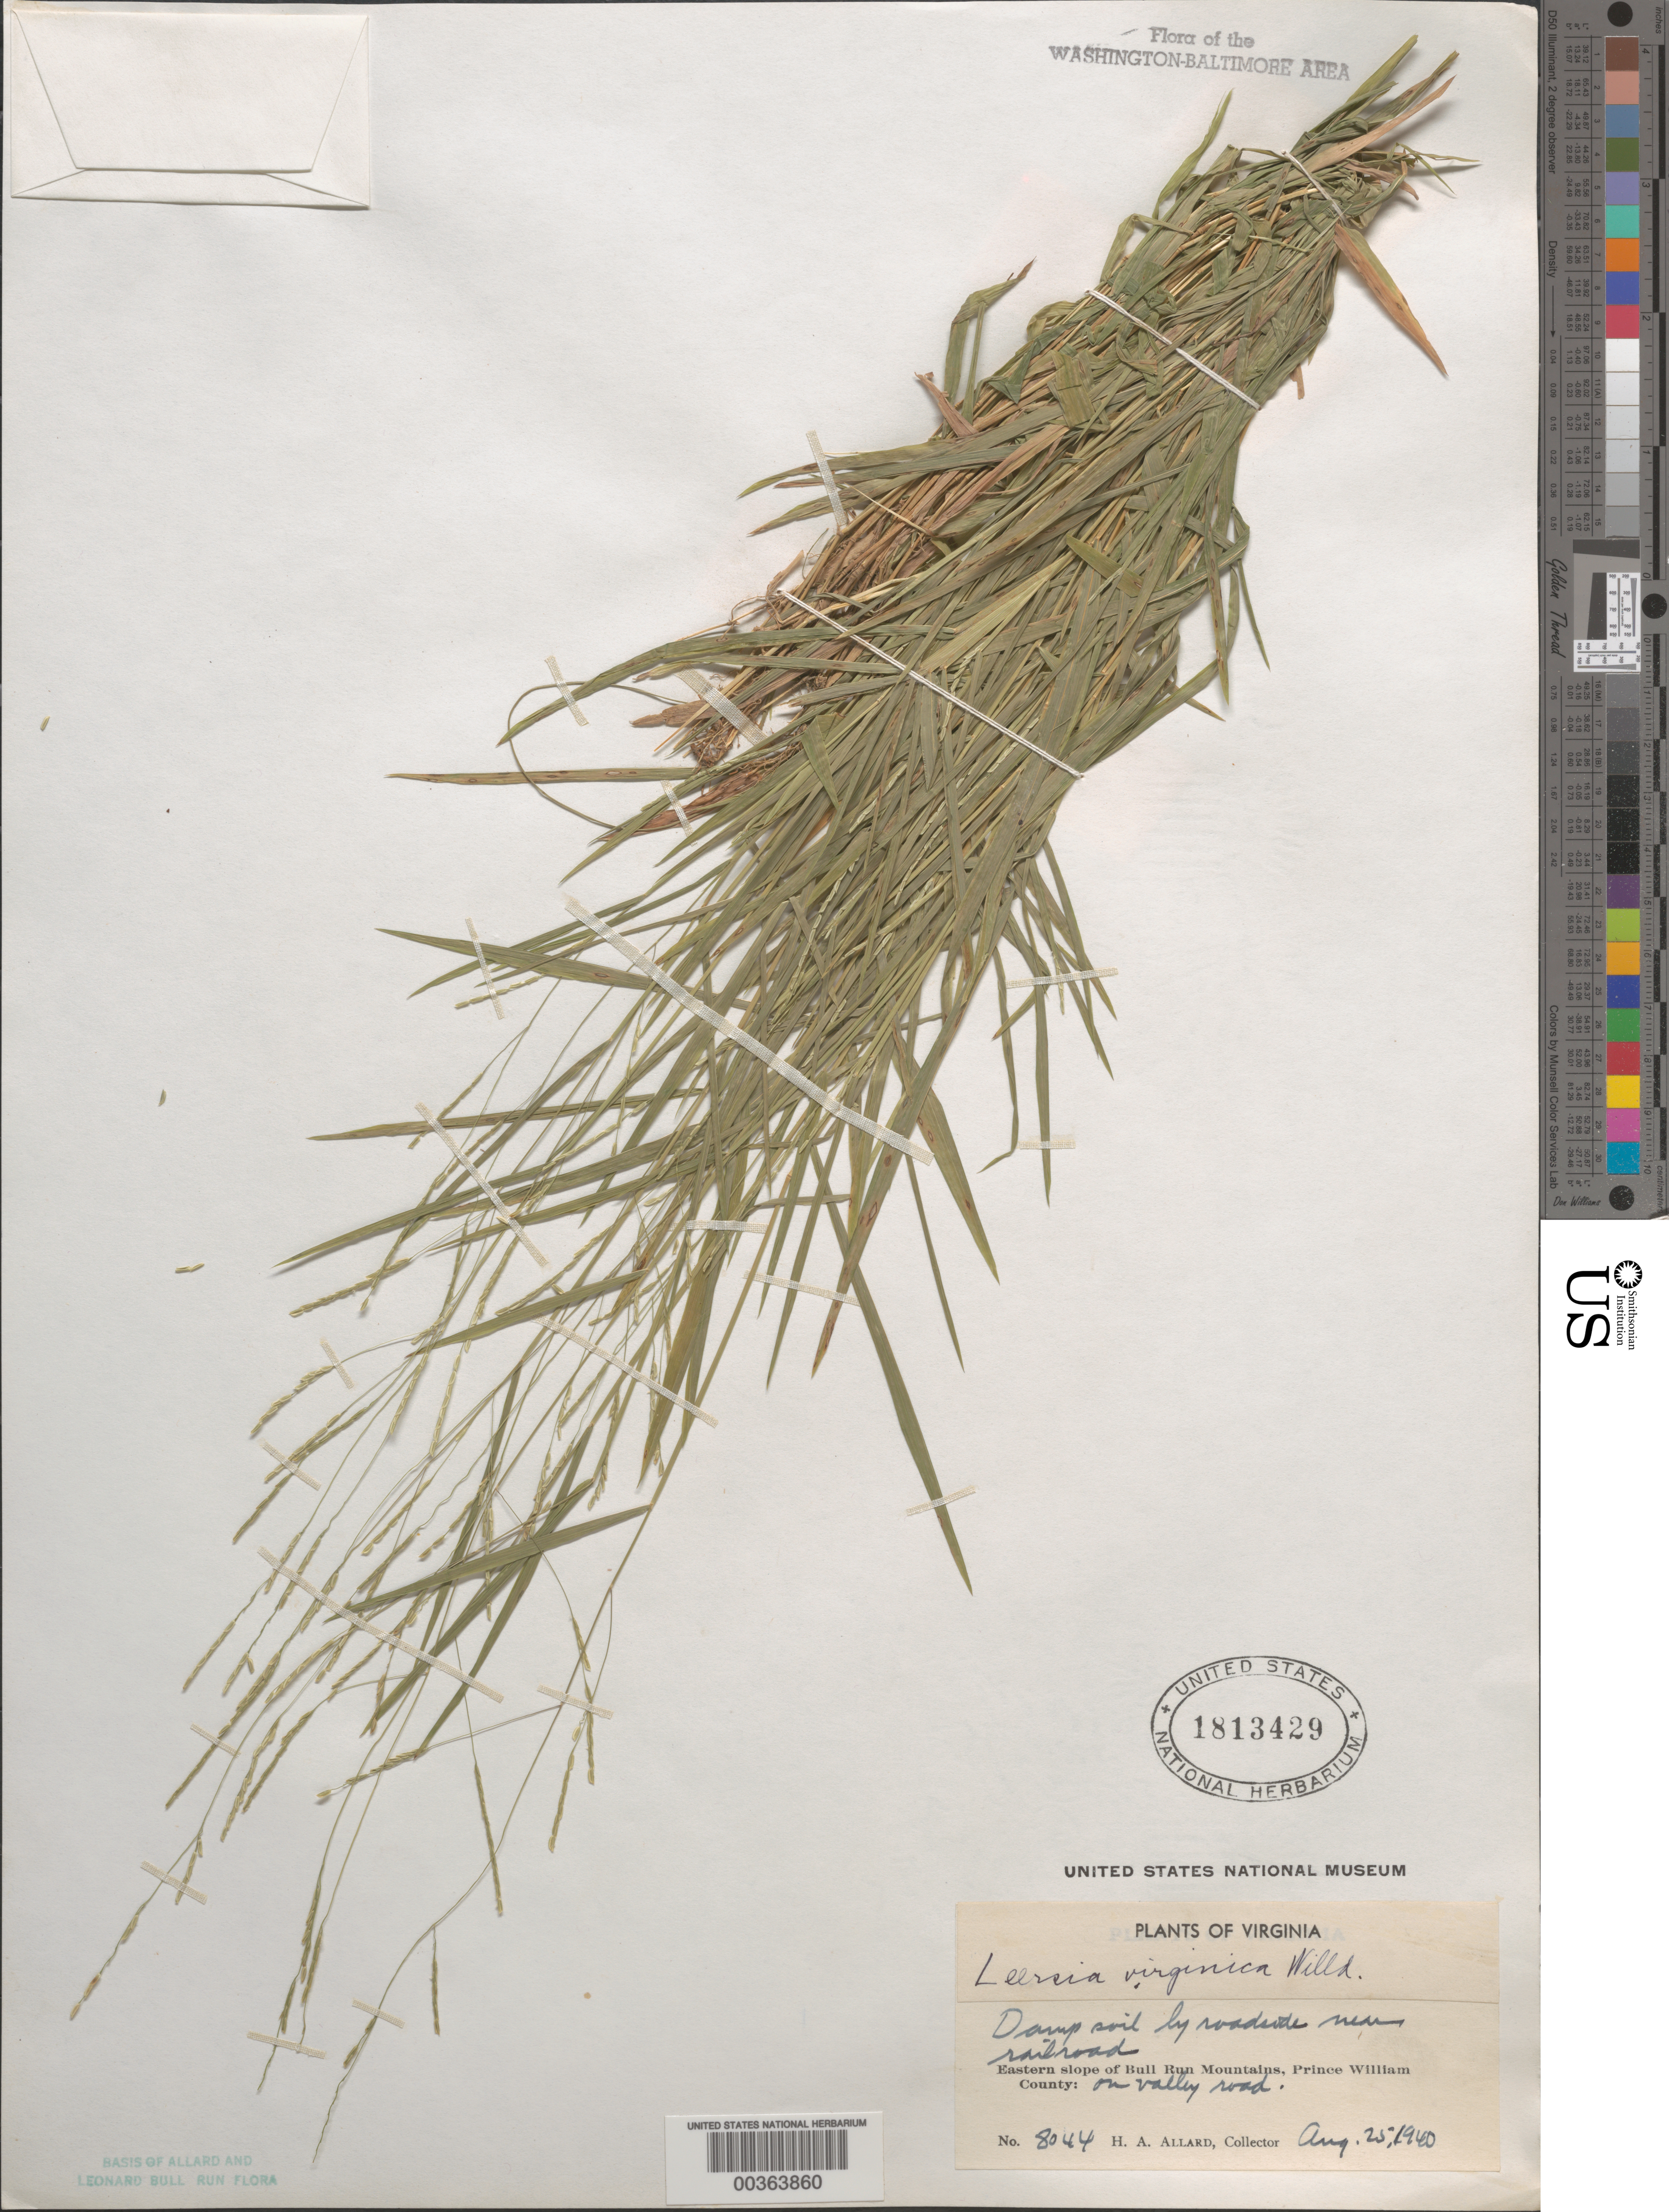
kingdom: Plantae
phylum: Tracheophyta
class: Liliopsida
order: Poales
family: Poaceae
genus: Leersia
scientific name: Leersia virginica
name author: Willd.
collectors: H. A. Allard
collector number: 8044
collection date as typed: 25 Aug 1940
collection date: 1940-08-25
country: United States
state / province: Virginia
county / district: Prince William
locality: Railroad vicinity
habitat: Damp soil by roadside near railroad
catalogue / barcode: US 1813429